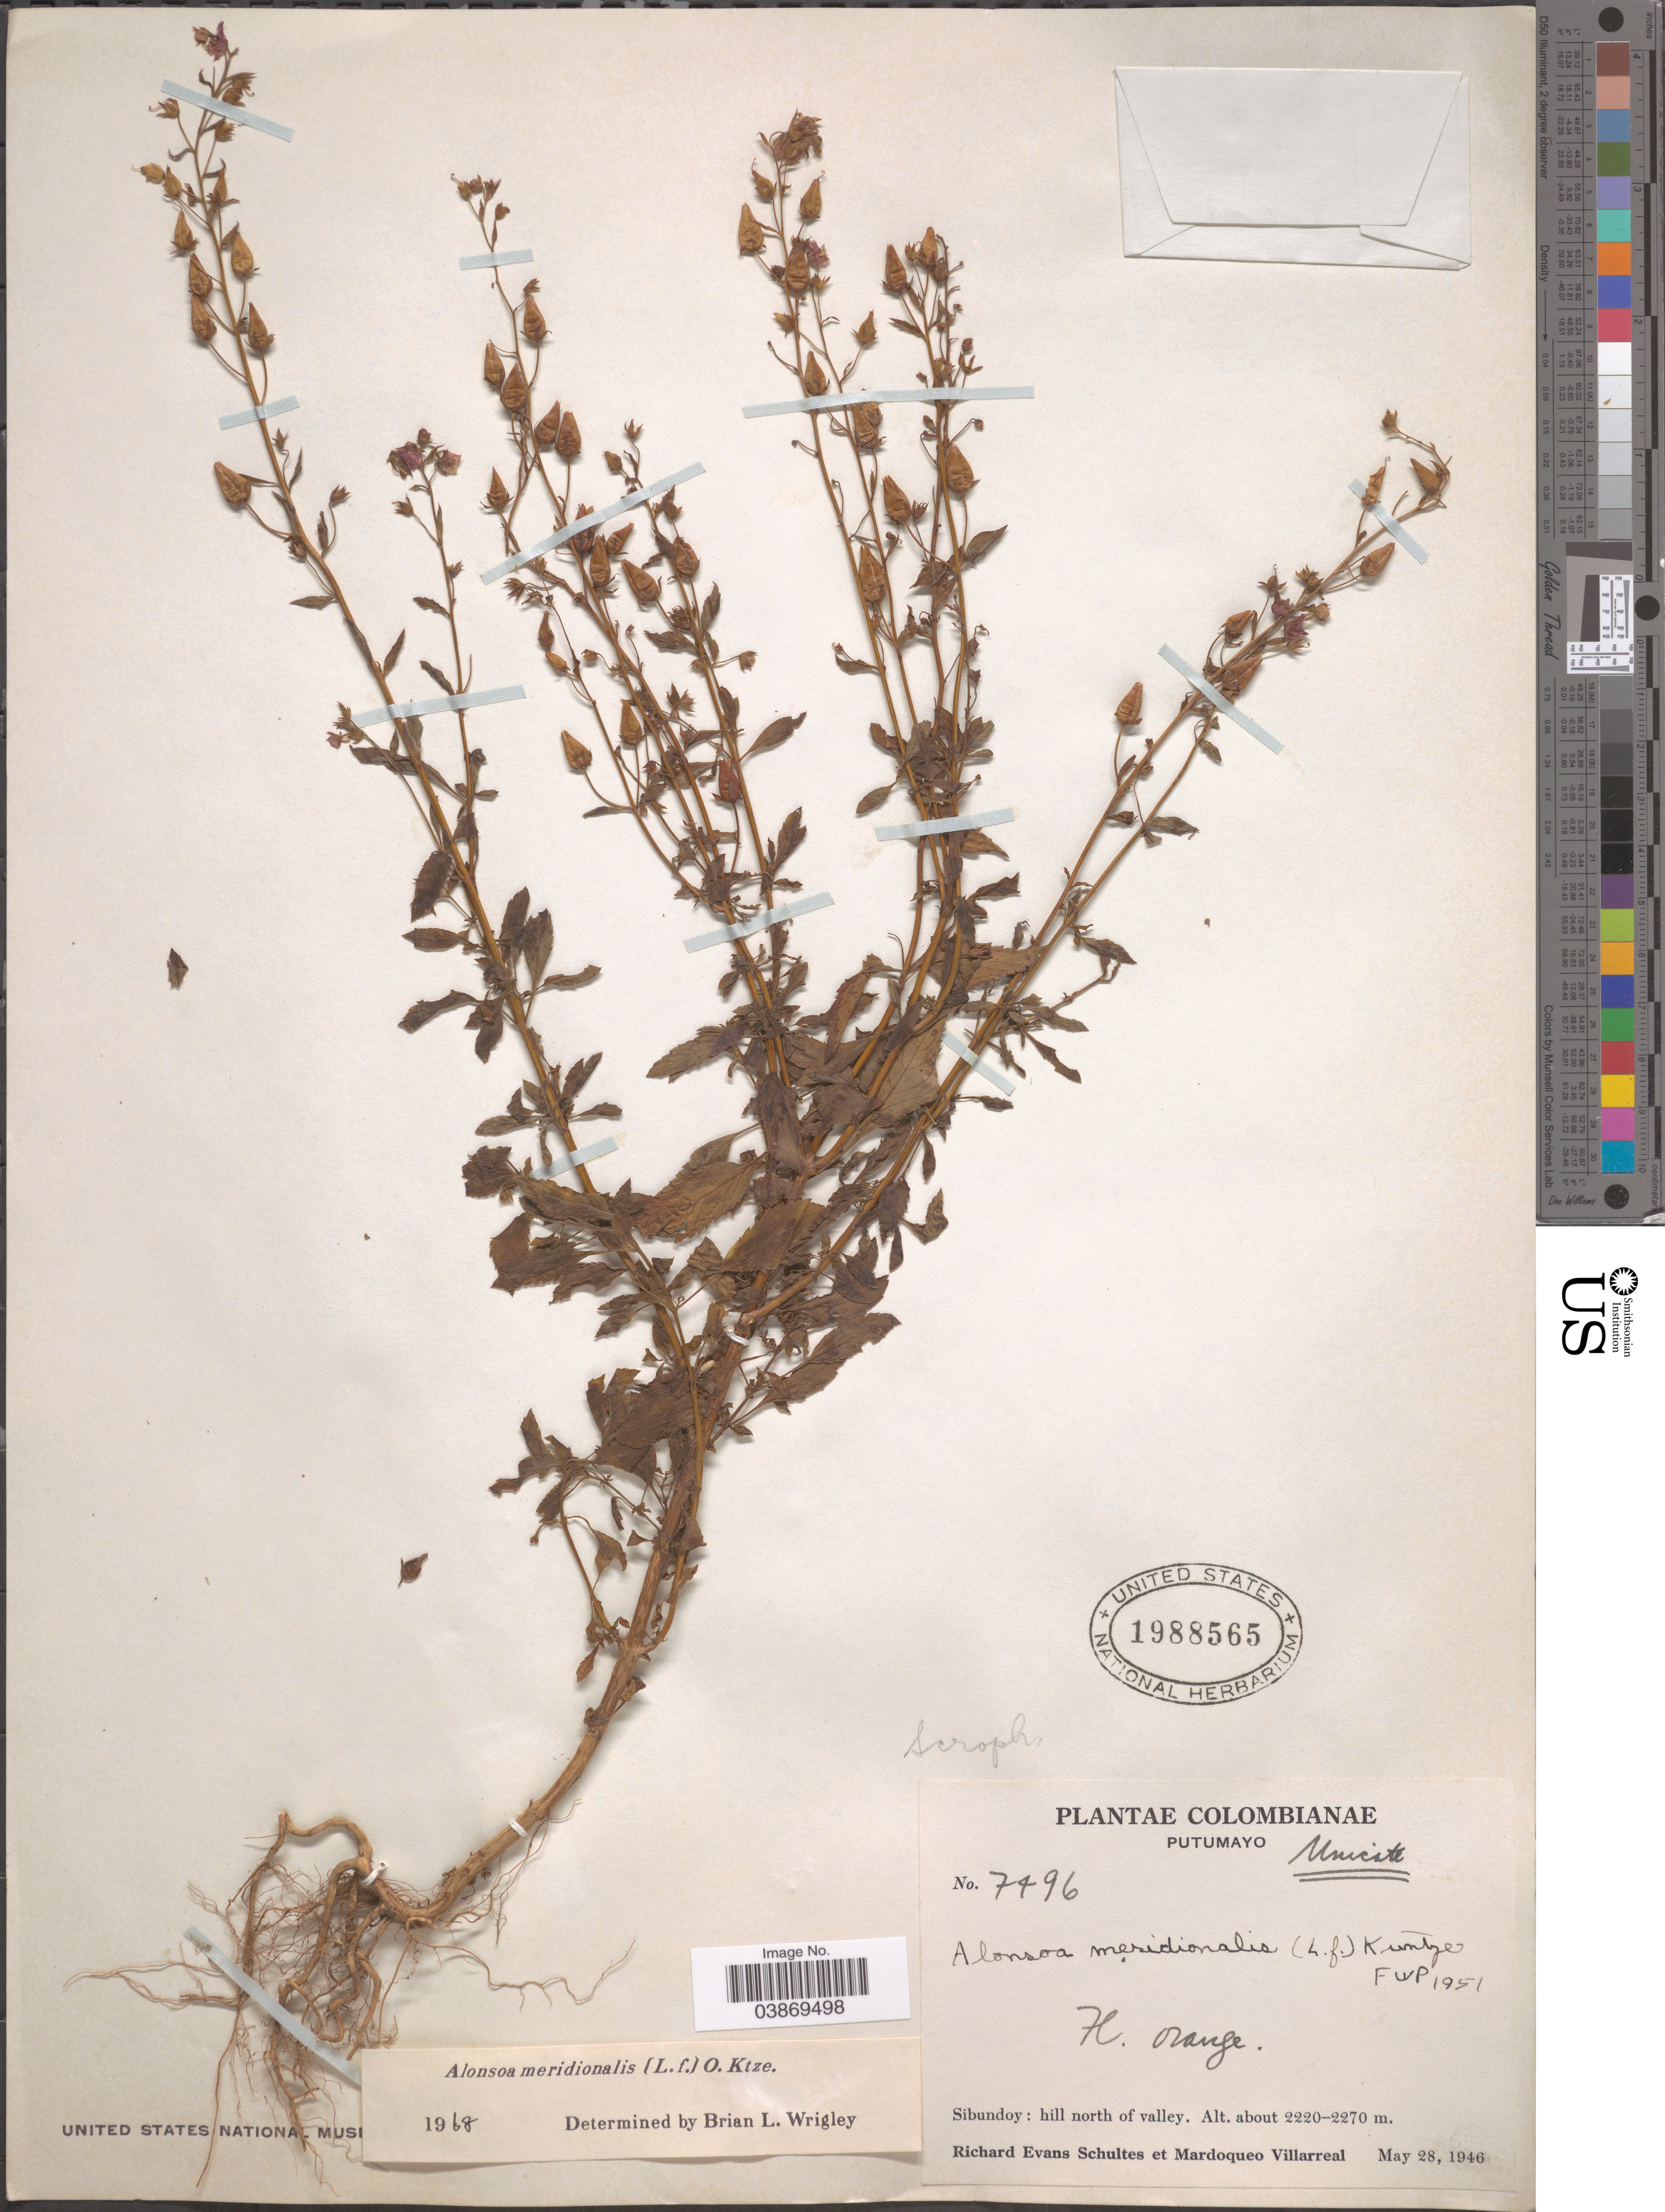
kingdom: Plantae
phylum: Tracheophyta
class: Magnoliopsida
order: Lamiales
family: Scrophulariaceae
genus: Alonsoa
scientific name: Alonsoa meridionalis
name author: (L. f.) Kuntze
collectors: R. E. Schultes & M. Villareal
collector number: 7496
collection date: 1946-05-28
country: Colombia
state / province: Putumayo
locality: Sibundoy: hill north of valley.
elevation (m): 2220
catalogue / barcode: US 1988565